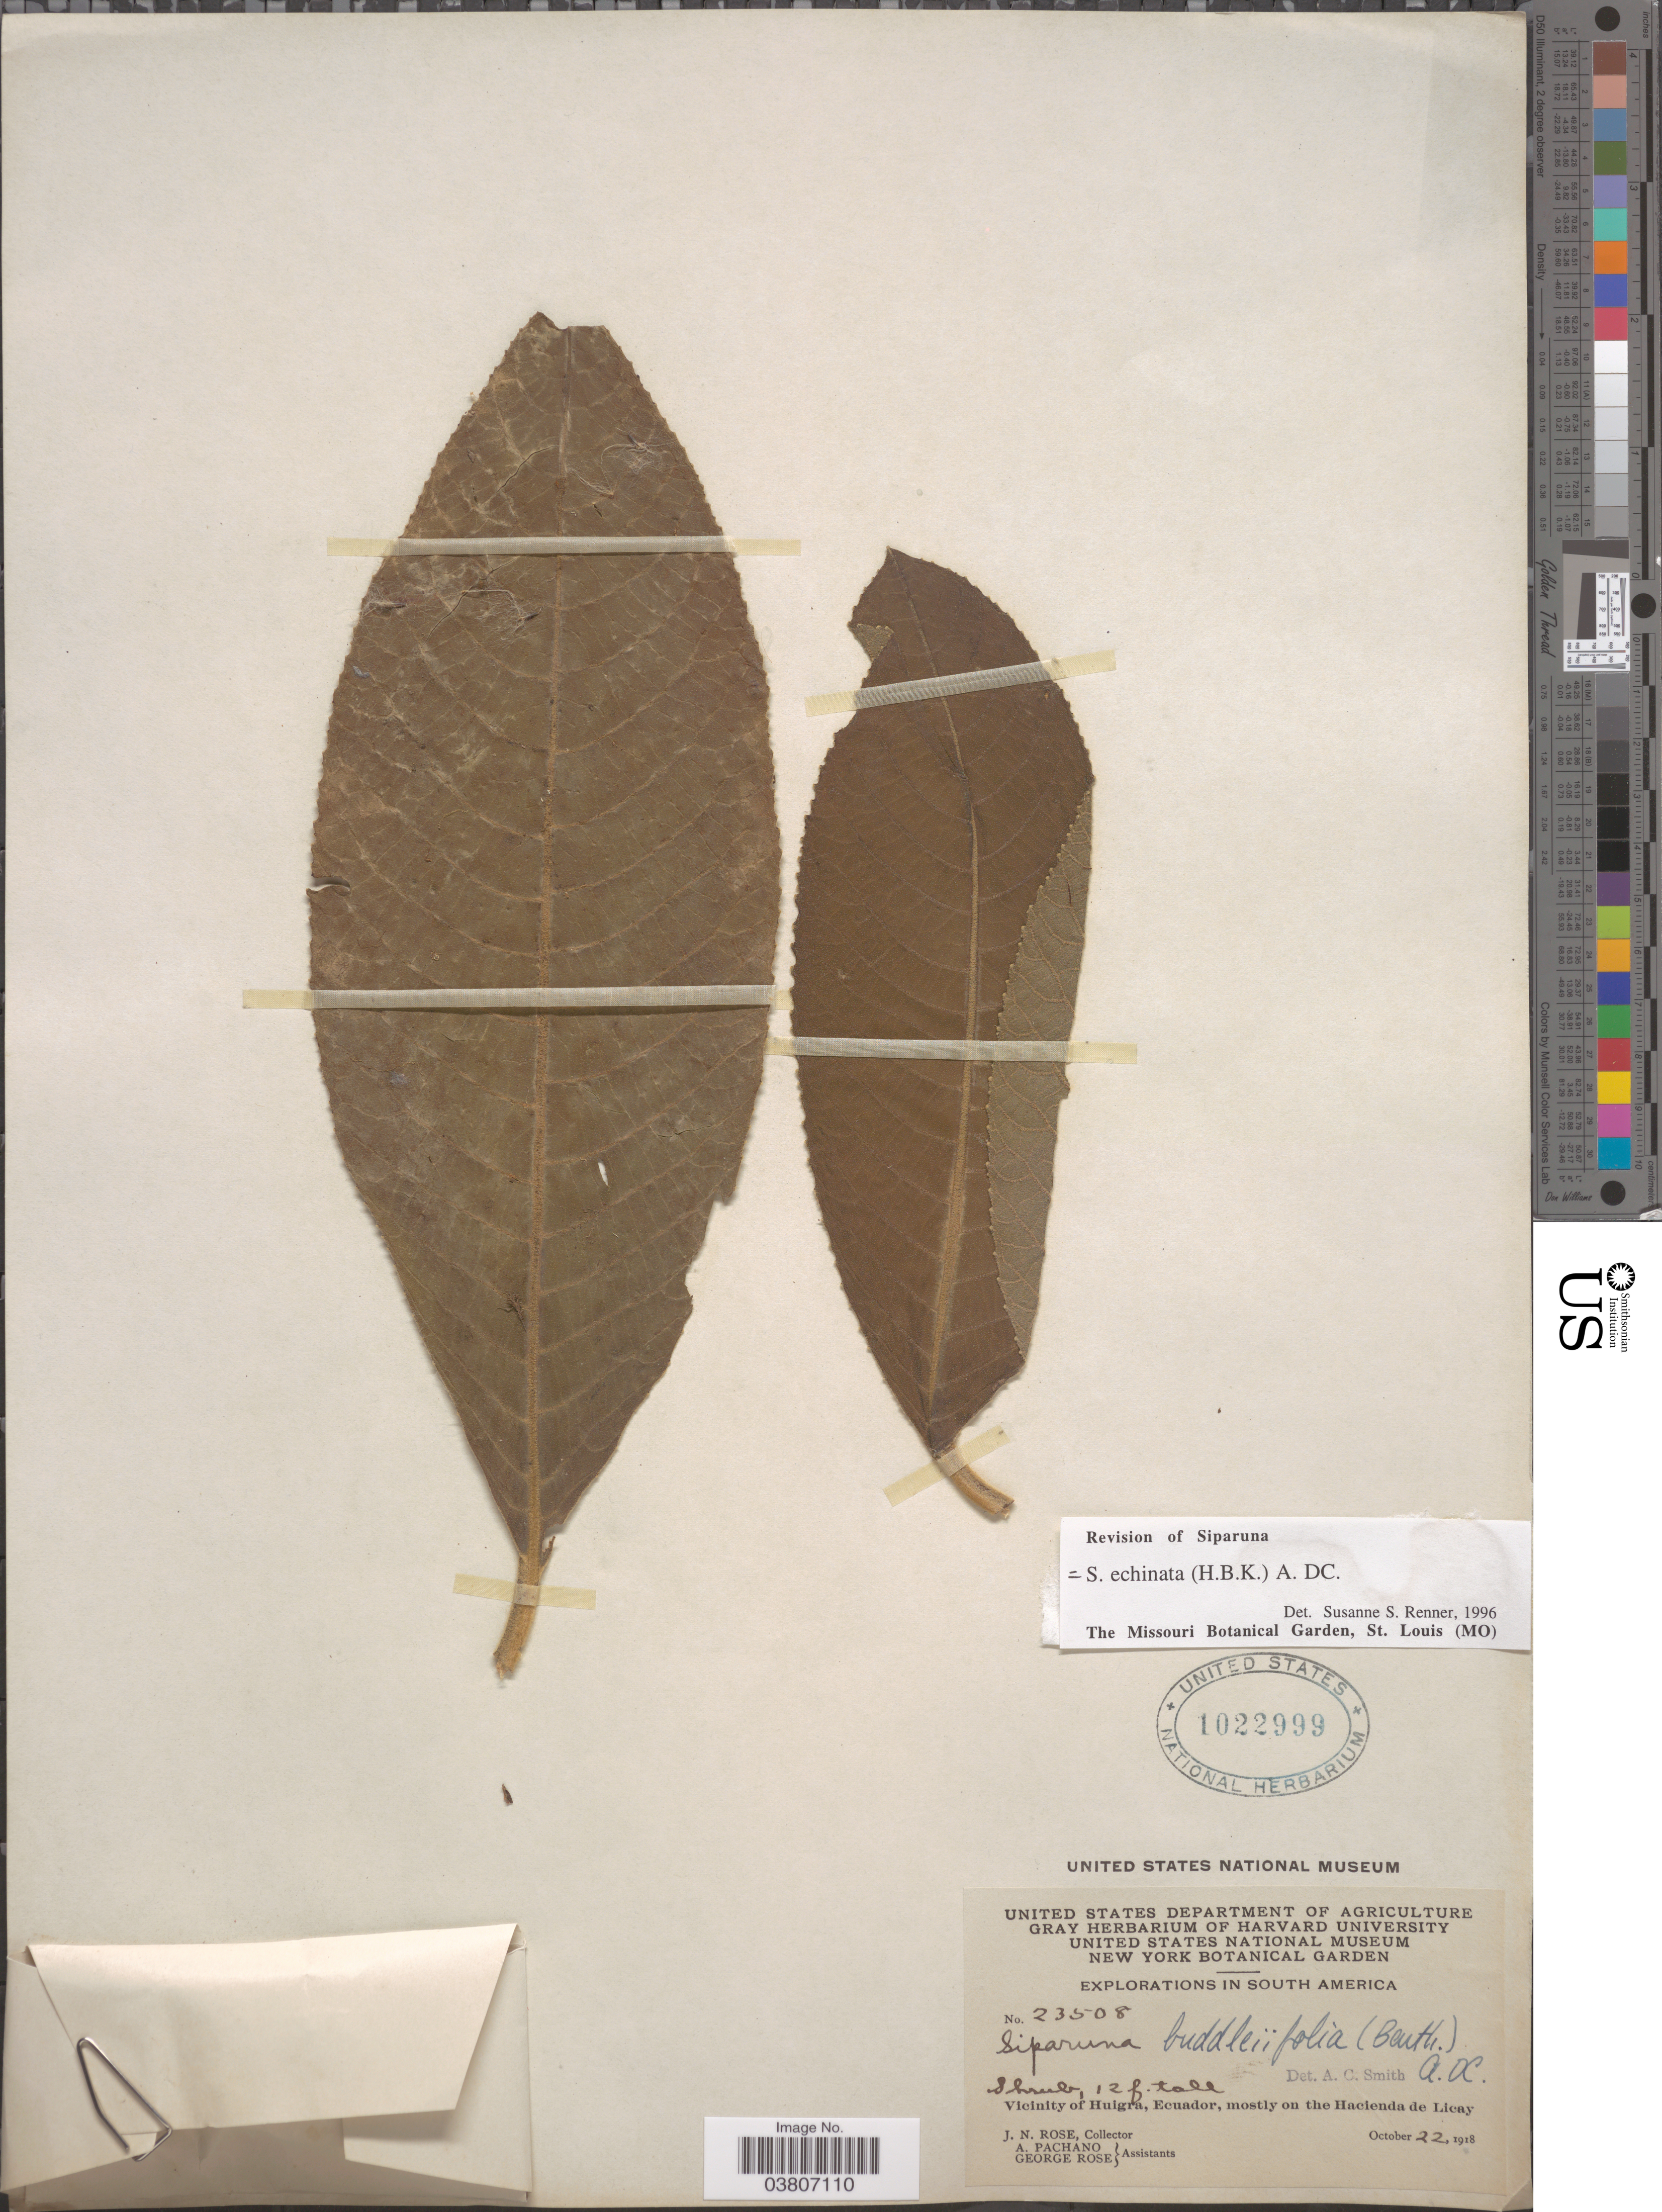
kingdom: Plantae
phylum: Tracheophyta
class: Magnoliopsida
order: Laurales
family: Siparunaceae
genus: Siparuna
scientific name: Siparuna echinata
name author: (Kunth) A. DC.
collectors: J. N. Rose, A. Pachano & G. Rose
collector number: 23508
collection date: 1918-10-22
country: Ecuador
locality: Vicinity of Huigra, mostly on the Hacienda de Licay.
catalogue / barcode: US 1022999